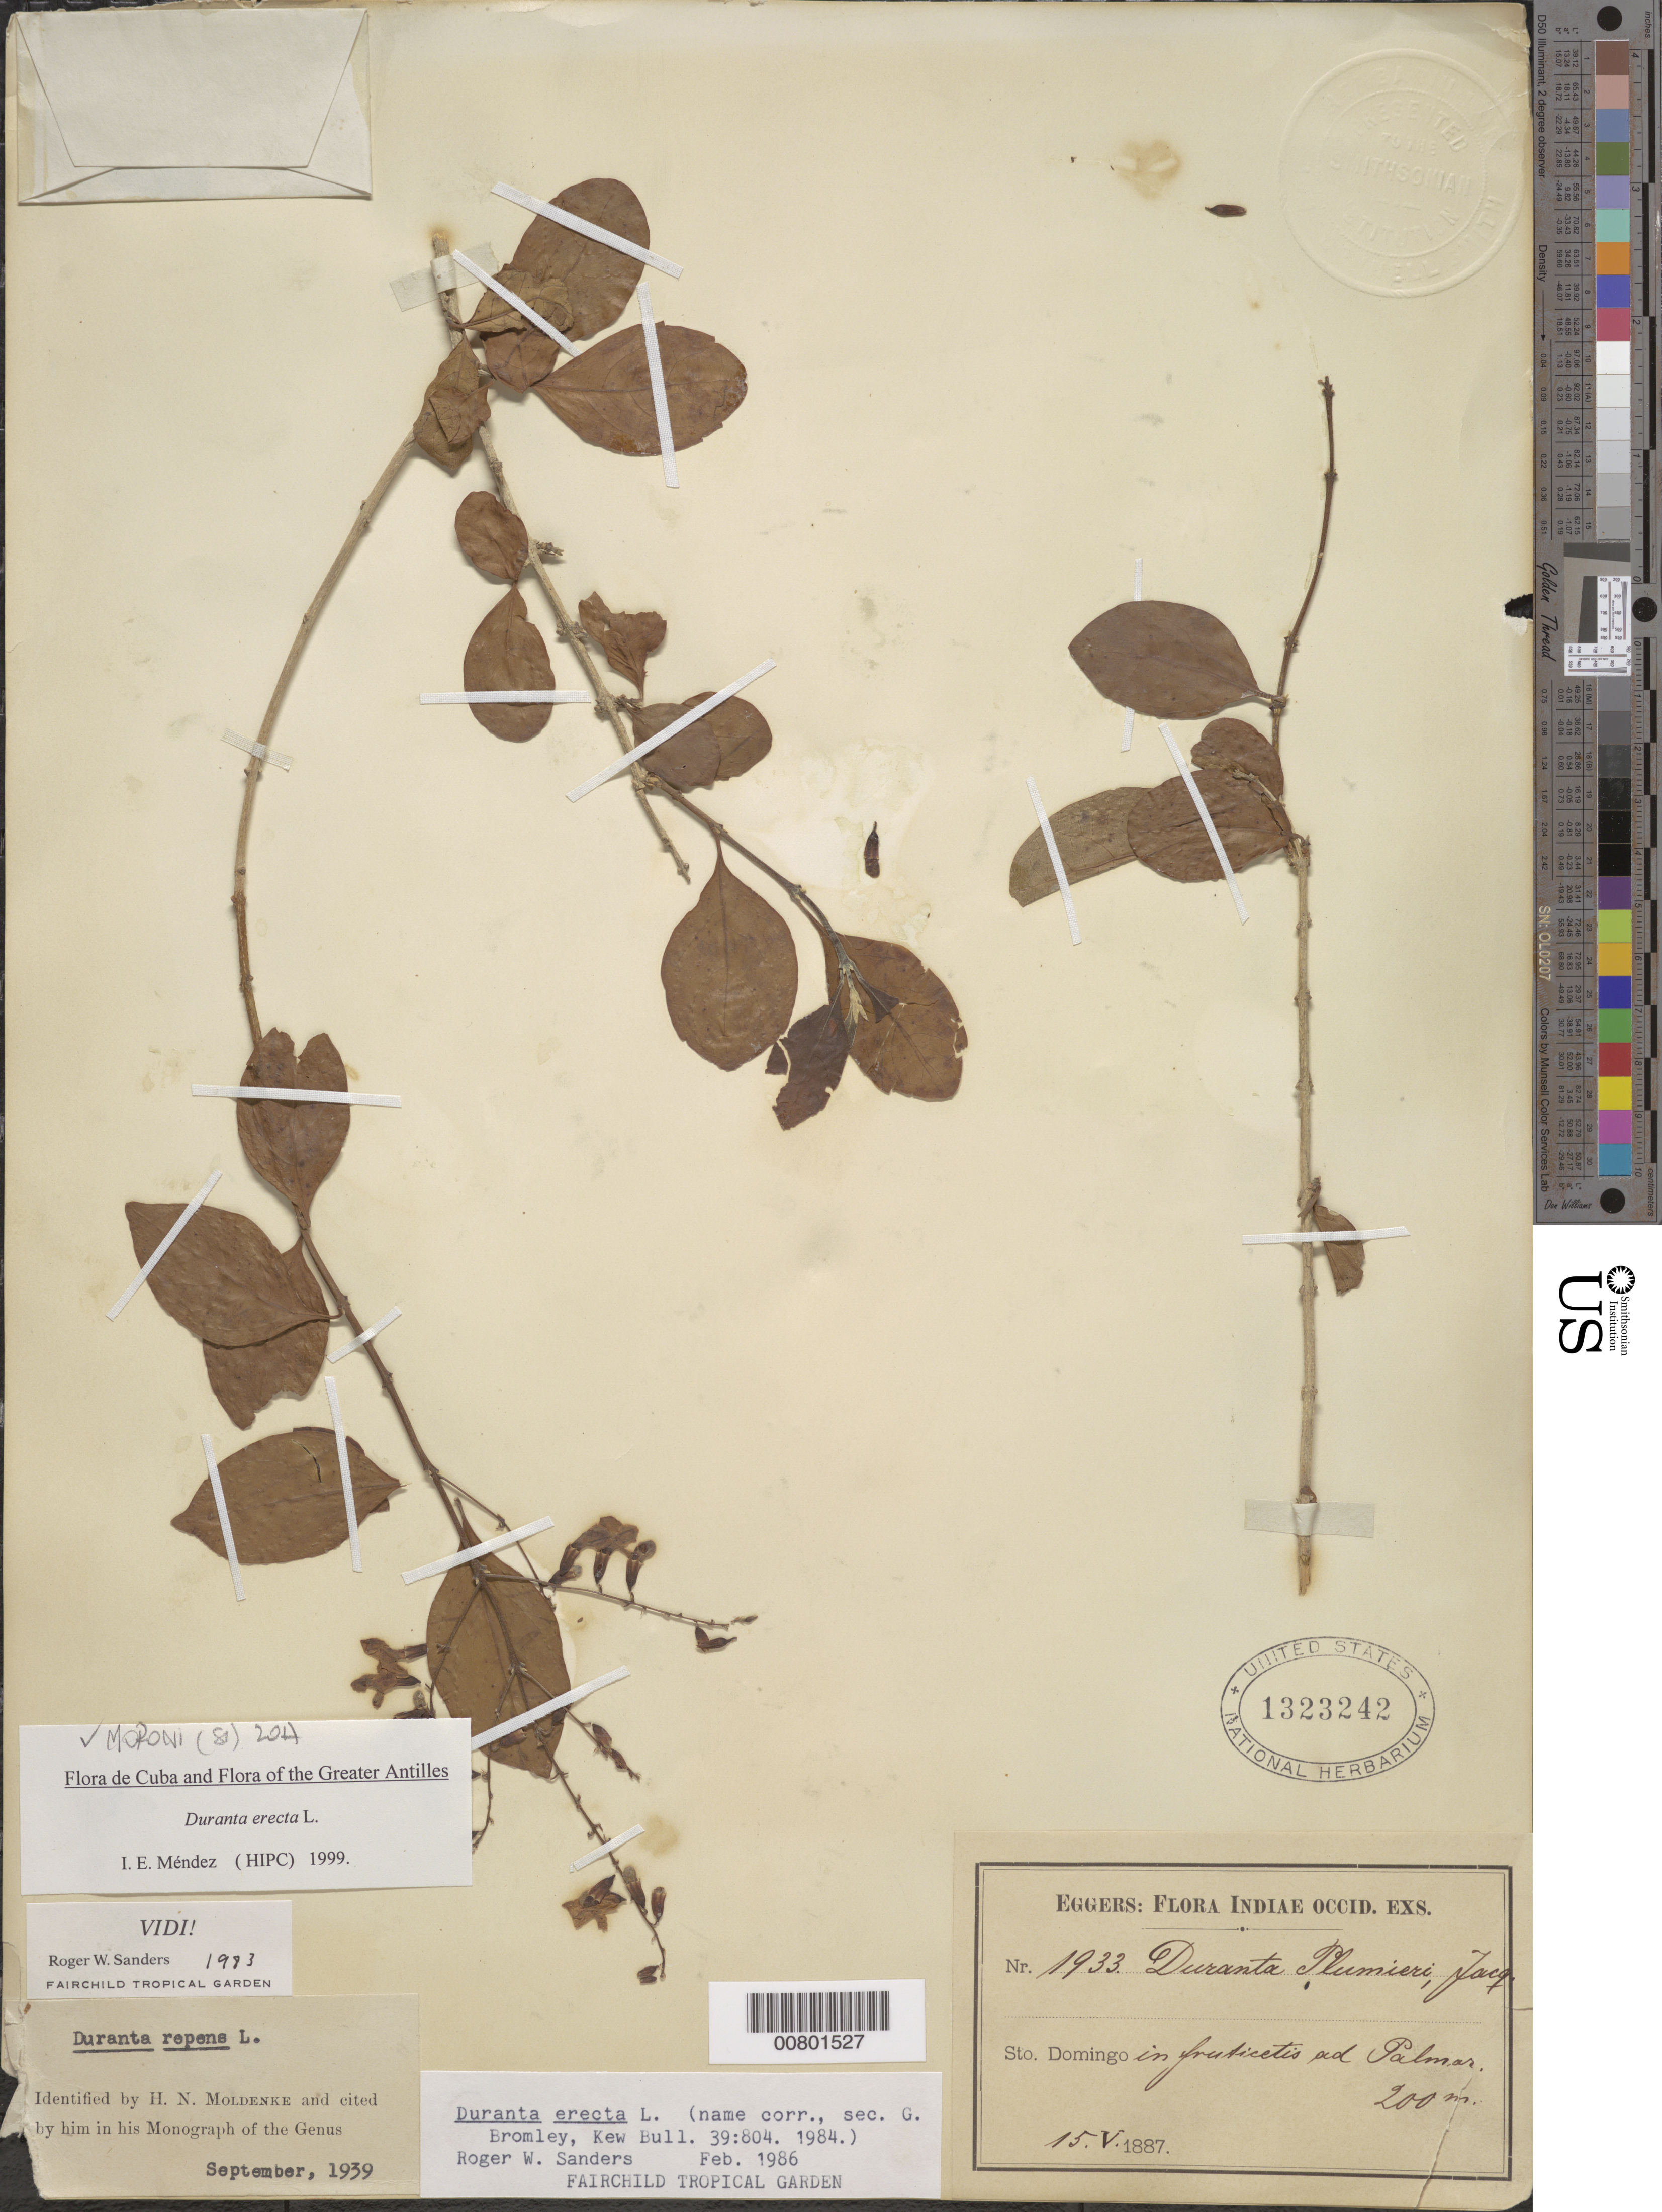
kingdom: Plantae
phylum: Tracheophyta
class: Magnoliopsida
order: Lamiales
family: Verbenaceae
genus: Duranta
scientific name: Duranta erecta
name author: L.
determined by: Méndez, Isidro E., (HIPC)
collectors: Palmer, --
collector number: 1933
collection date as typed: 15 May 1887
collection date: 1887-05-15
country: Dominican Republic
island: Hispaniola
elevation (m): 200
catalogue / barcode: US 1323242